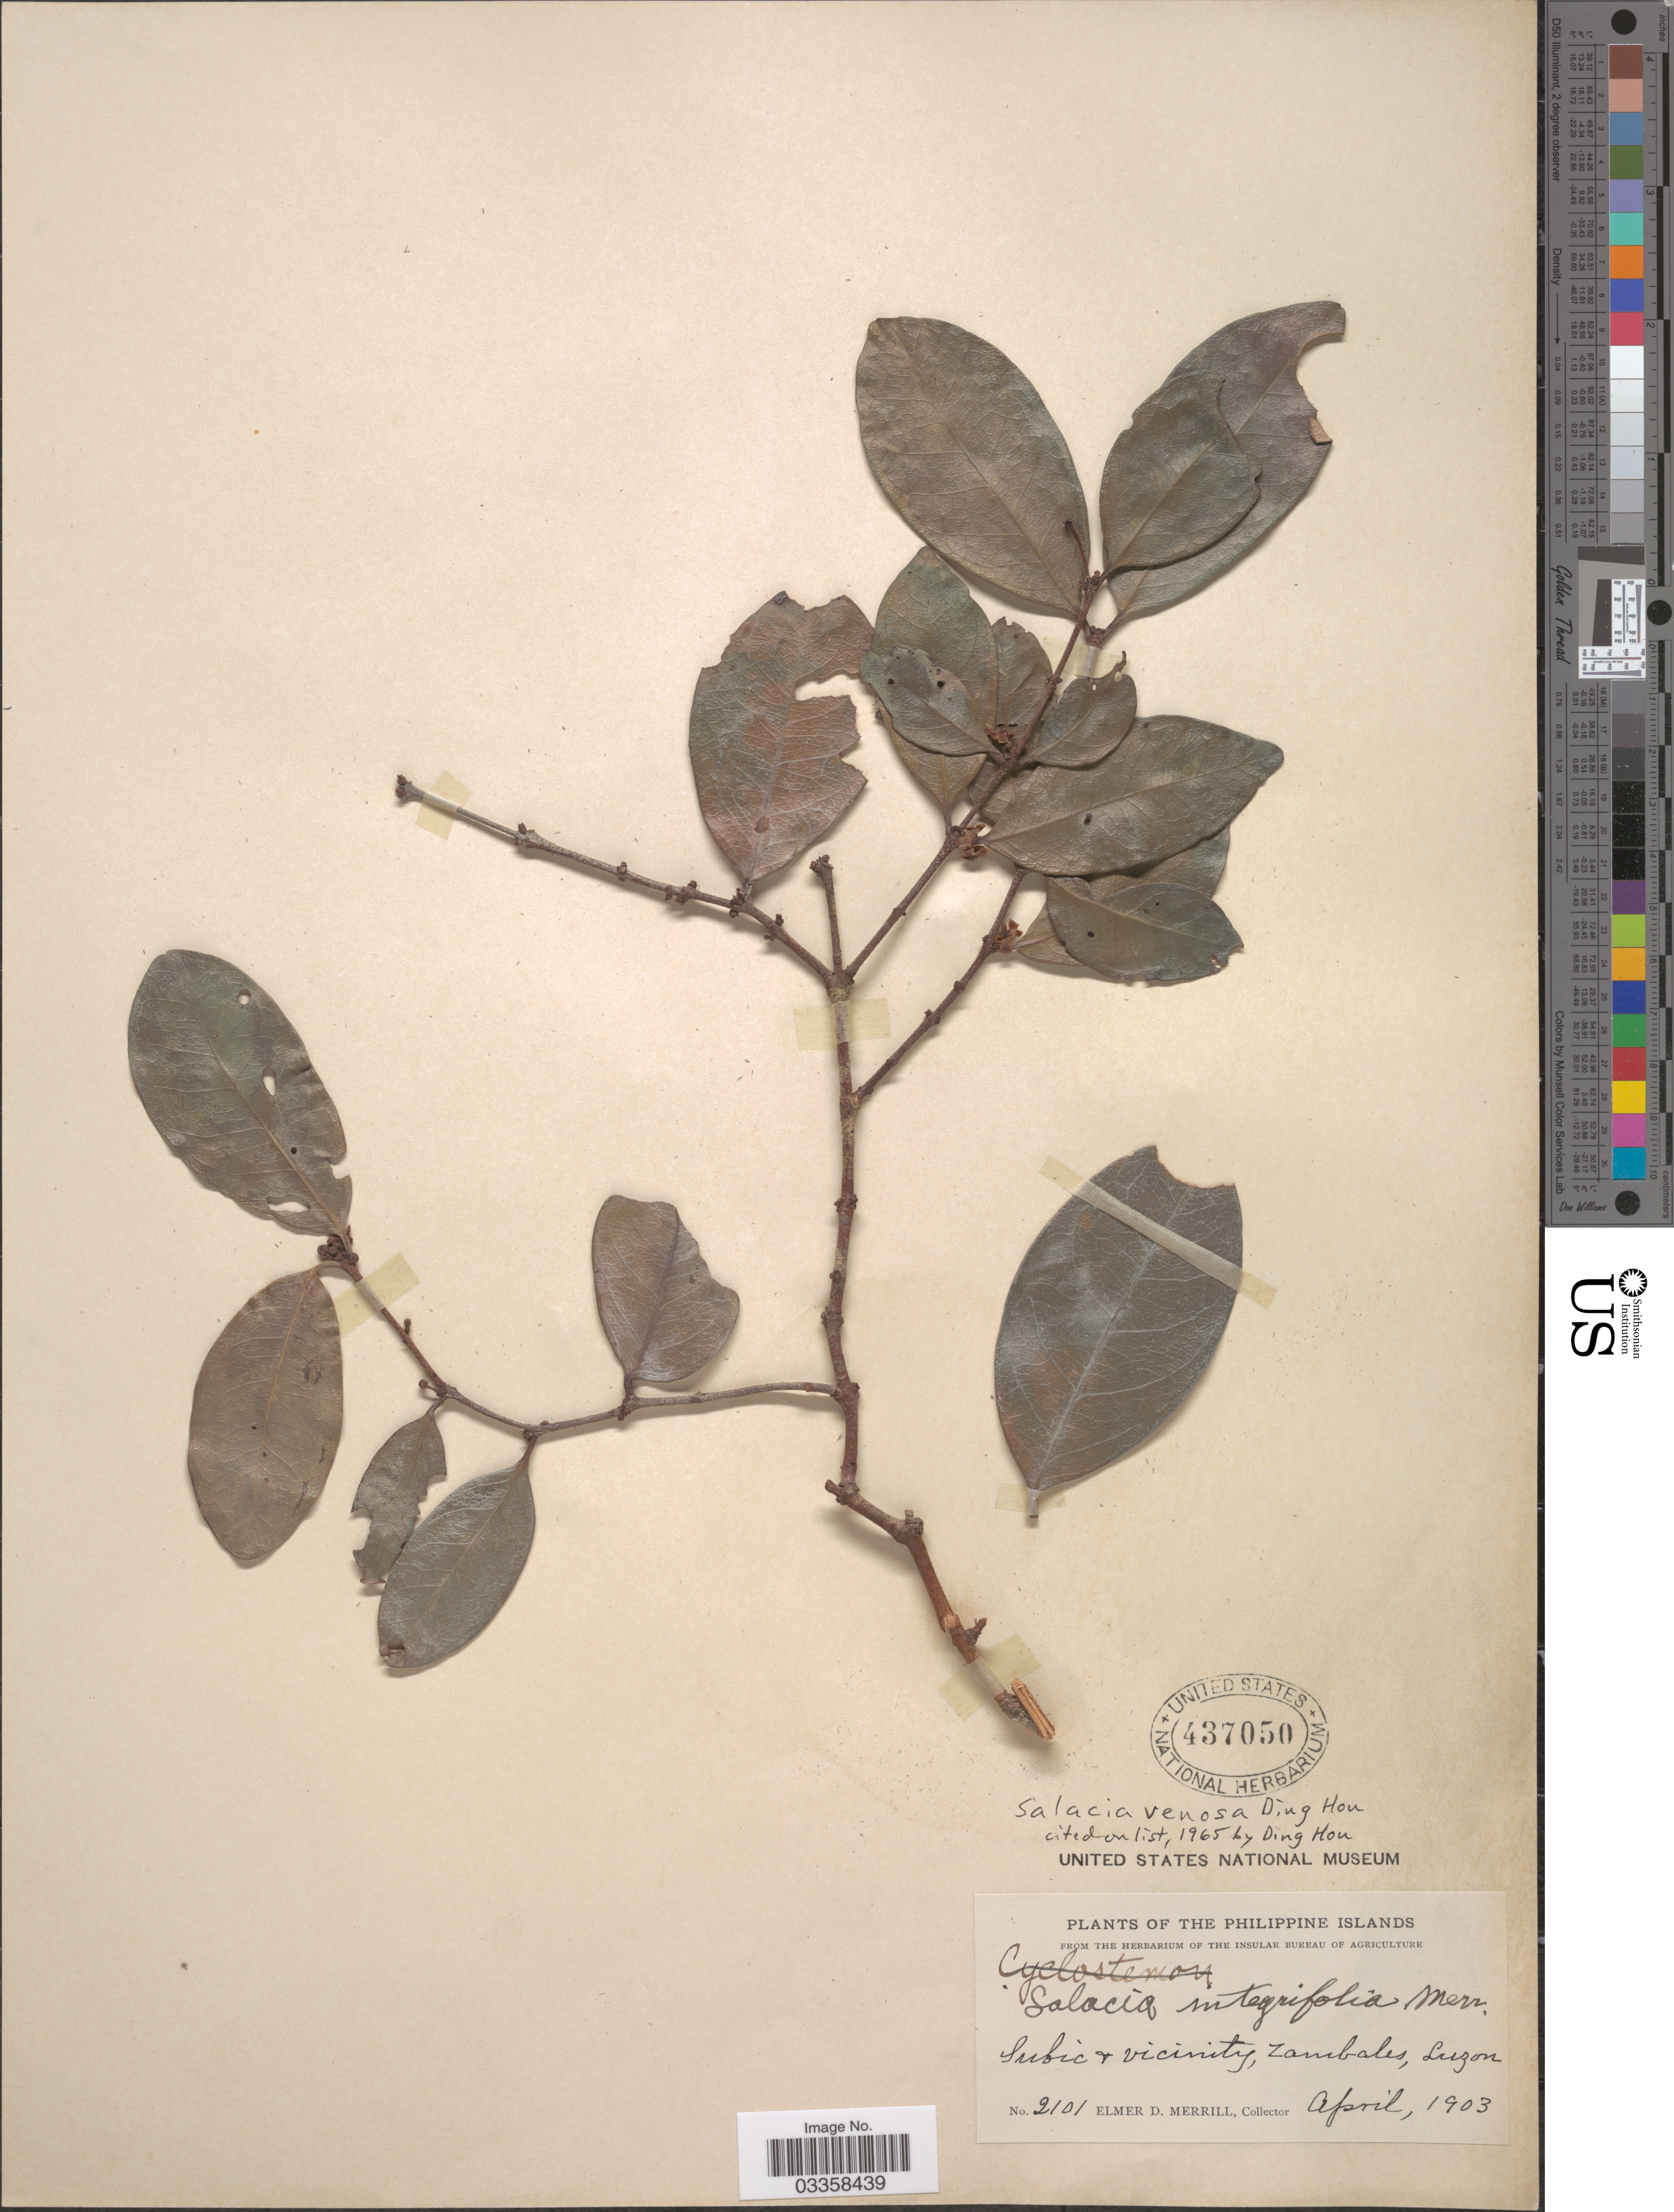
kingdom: Plantae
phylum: Tracheophyta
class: Magnoliopsida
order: Celastrales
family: Celastraceae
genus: Salacia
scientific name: Salacia venosa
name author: Ding Hou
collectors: E. D. Merrill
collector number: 2101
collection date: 1903-04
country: Philippines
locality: Philippine Islands. Subic & vicinity, Zambales, Luzon.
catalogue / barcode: US 437050